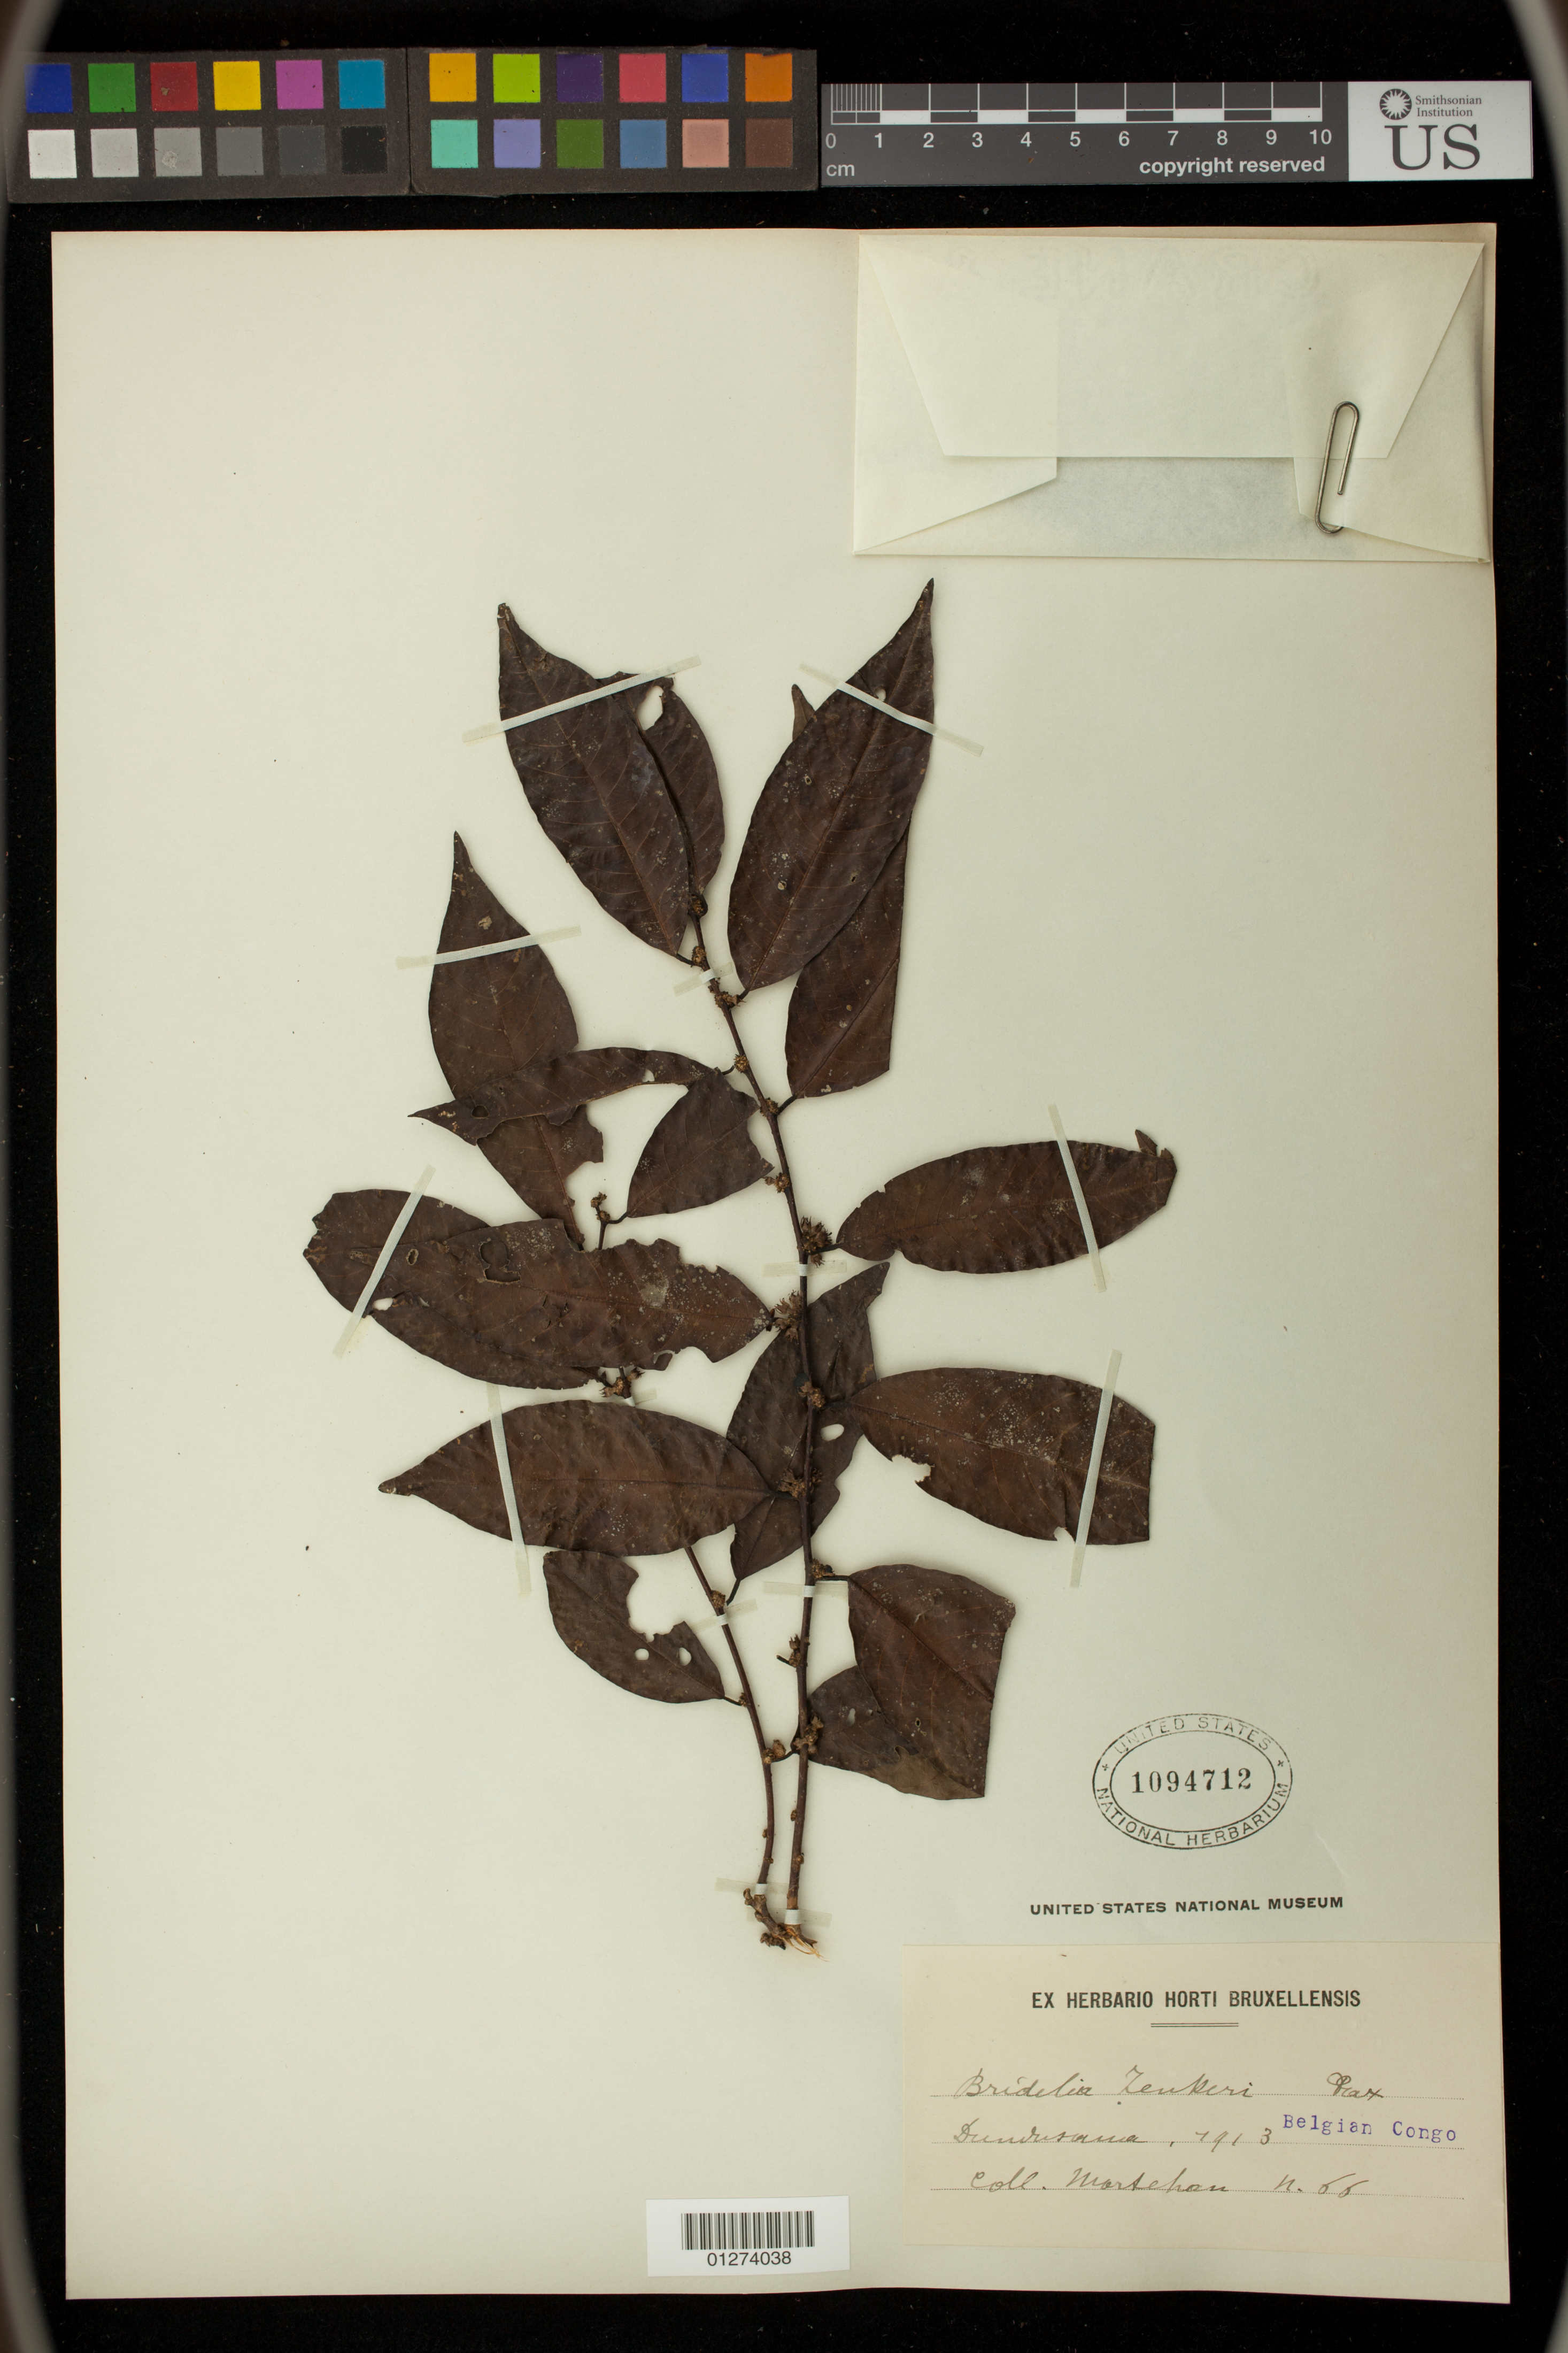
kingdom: Plantae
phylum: Tracheophyta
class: Magnoliopsida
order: Malpighiales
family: Phyllanthaceae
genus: Bridelia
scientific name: Bridelia zenkeri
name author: Pax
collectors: M. G. Mortehan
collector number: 66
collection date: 1913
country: Congo, Democratic Republic of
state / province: Equateur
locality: Dundusana. Belgian Congo.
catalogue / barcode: US 1094712